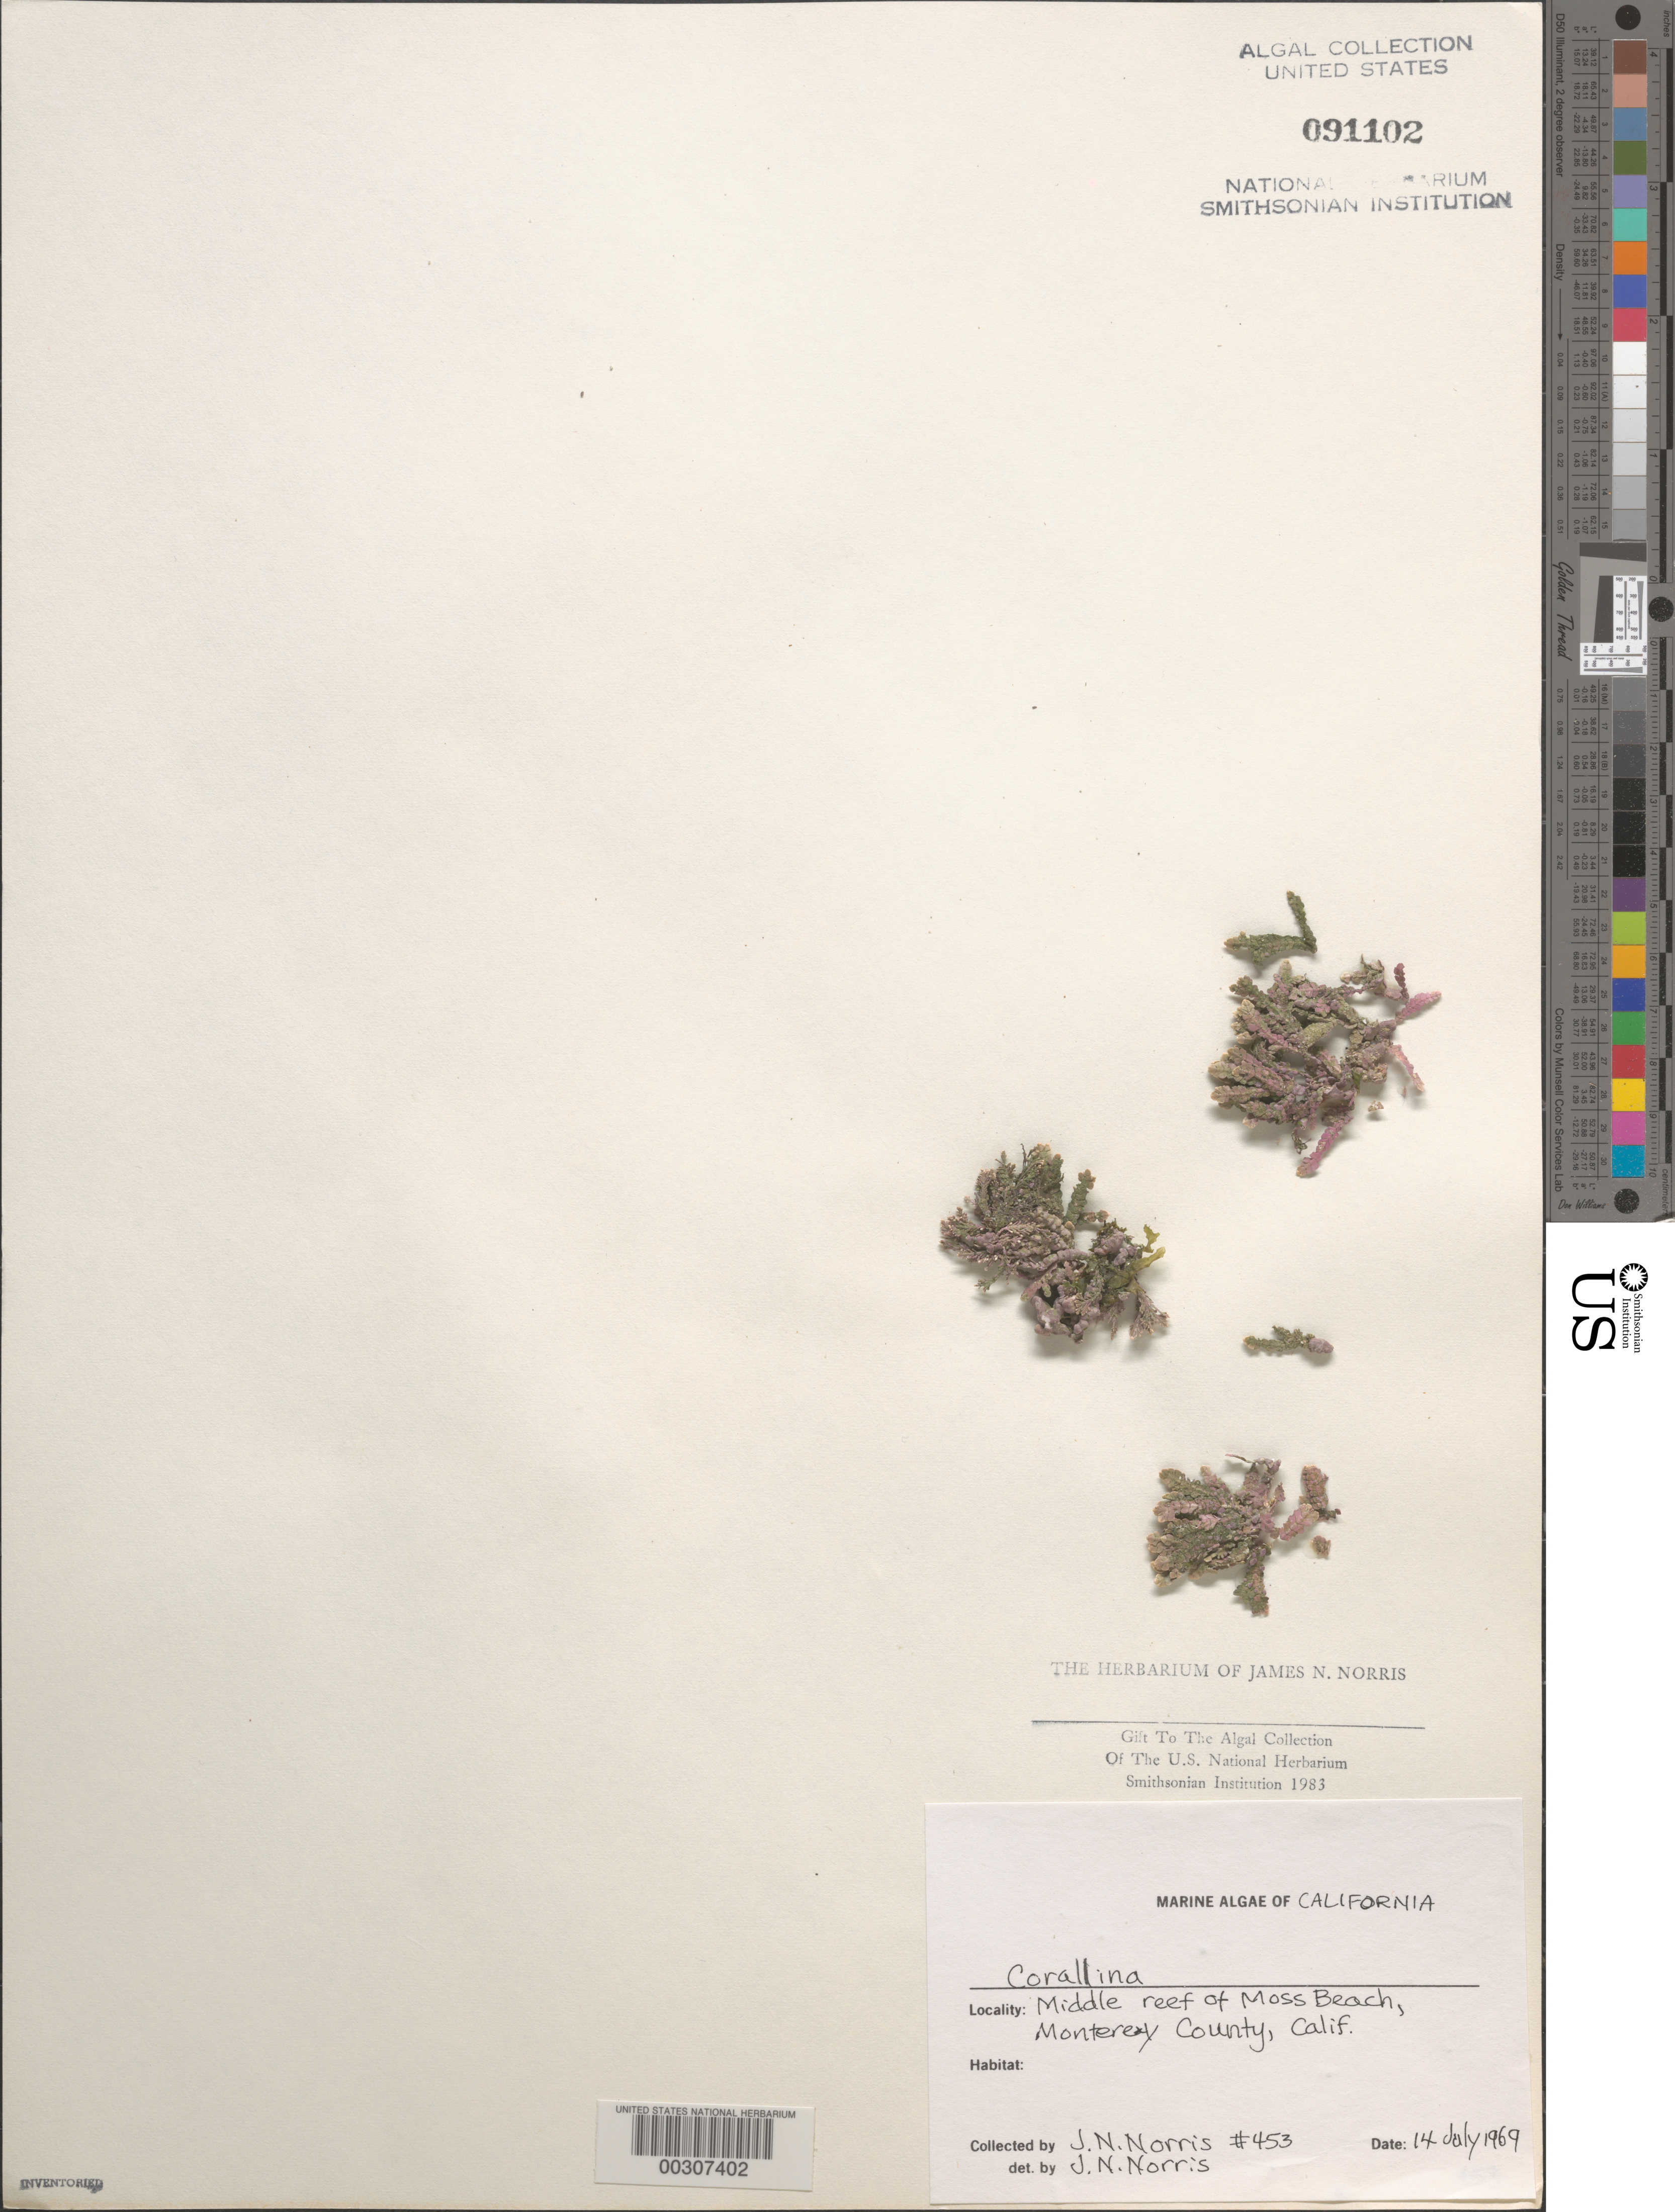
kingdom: Plantae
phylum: Rhodophyta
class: Florideophyceae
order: Corallinales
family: Corallinaceae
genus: Corallina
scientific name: Corallina sp.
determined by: Norris, James N.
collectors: J. N. Norris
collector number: JN-453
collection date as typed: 14 Jul 1969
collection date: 1969-07-14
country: United States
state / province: California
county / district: Monterey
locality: Middle Reef of Moss Beach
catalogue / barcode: US 91102